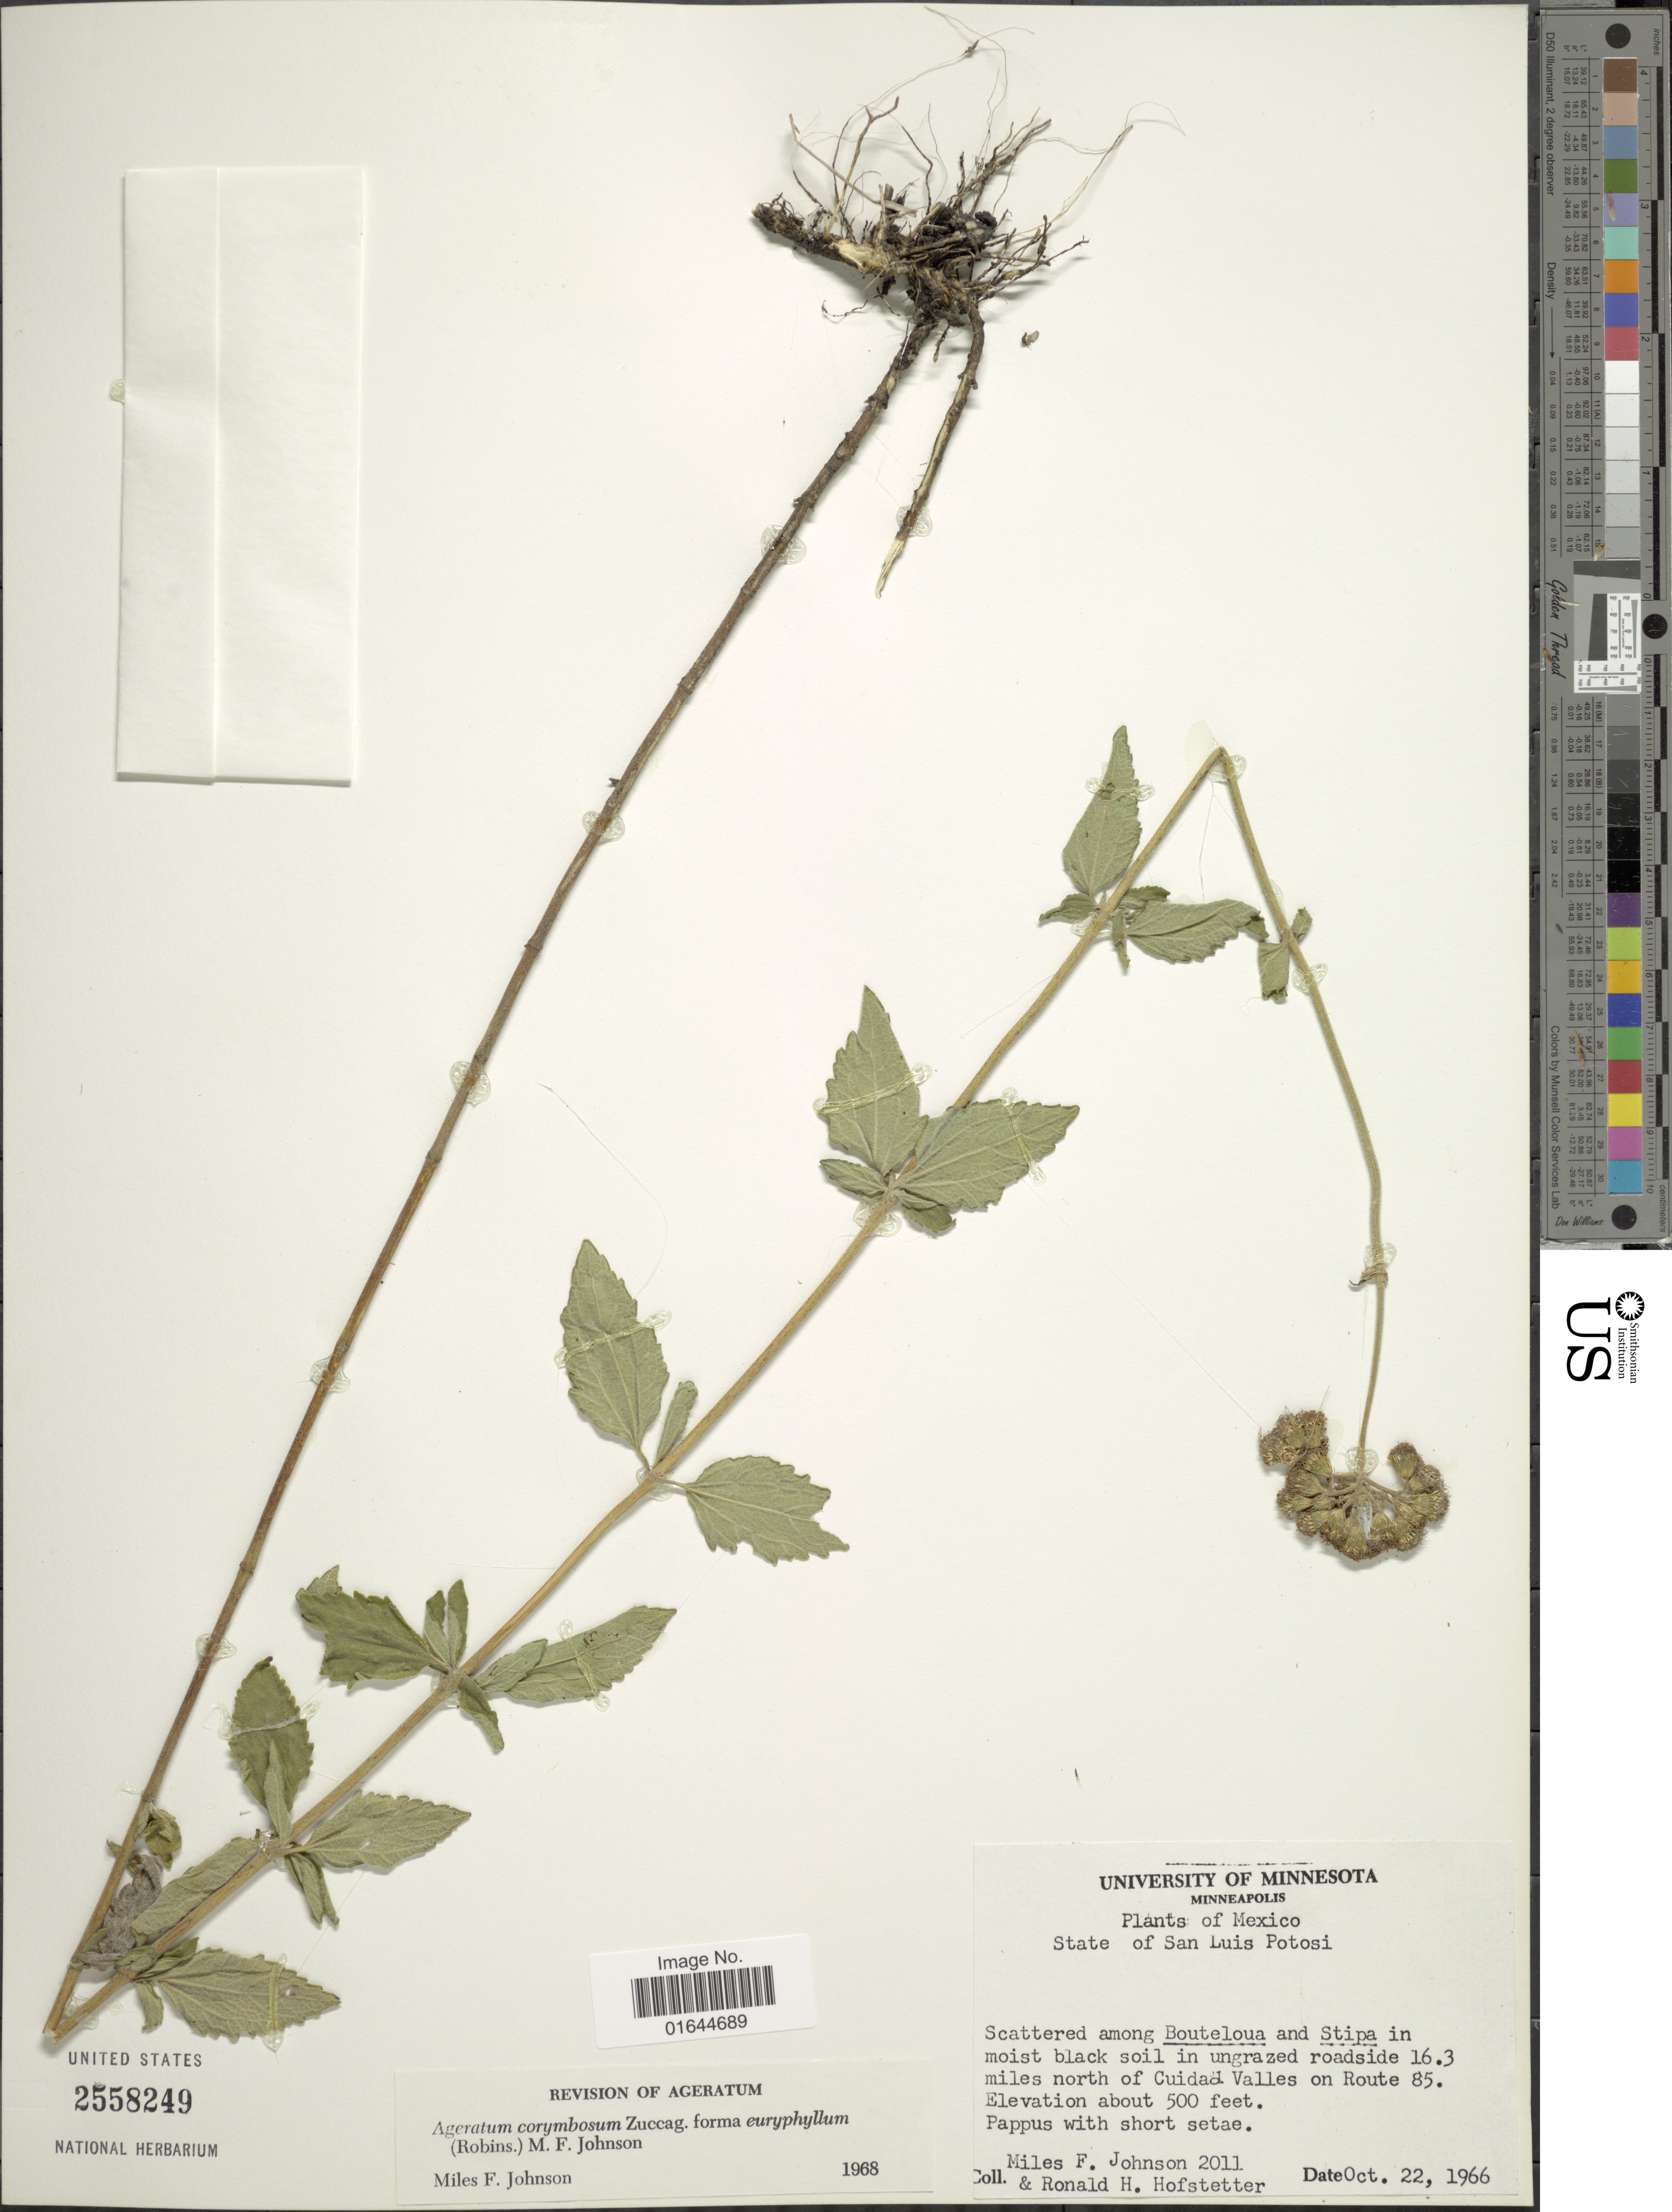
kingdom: Plantae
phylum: Tracheophyta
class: Magnoliopsida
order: Asterales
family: Asteraceae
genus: Ageratum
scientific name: Ageratum corymbosum f. euryphyllum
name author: (B.L. Rob.) M.F. Johnson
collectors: M. F. Johnson & R. Hofstetter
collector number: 2011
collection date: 1966-10-22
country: Mexico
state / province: San Luis Potosí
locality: Mexico, State of San Luis Potosim in ungrazed roadside 16.3 miles north of Cuidad Valles on Route 85.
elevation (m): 152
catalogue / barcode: US 2558249